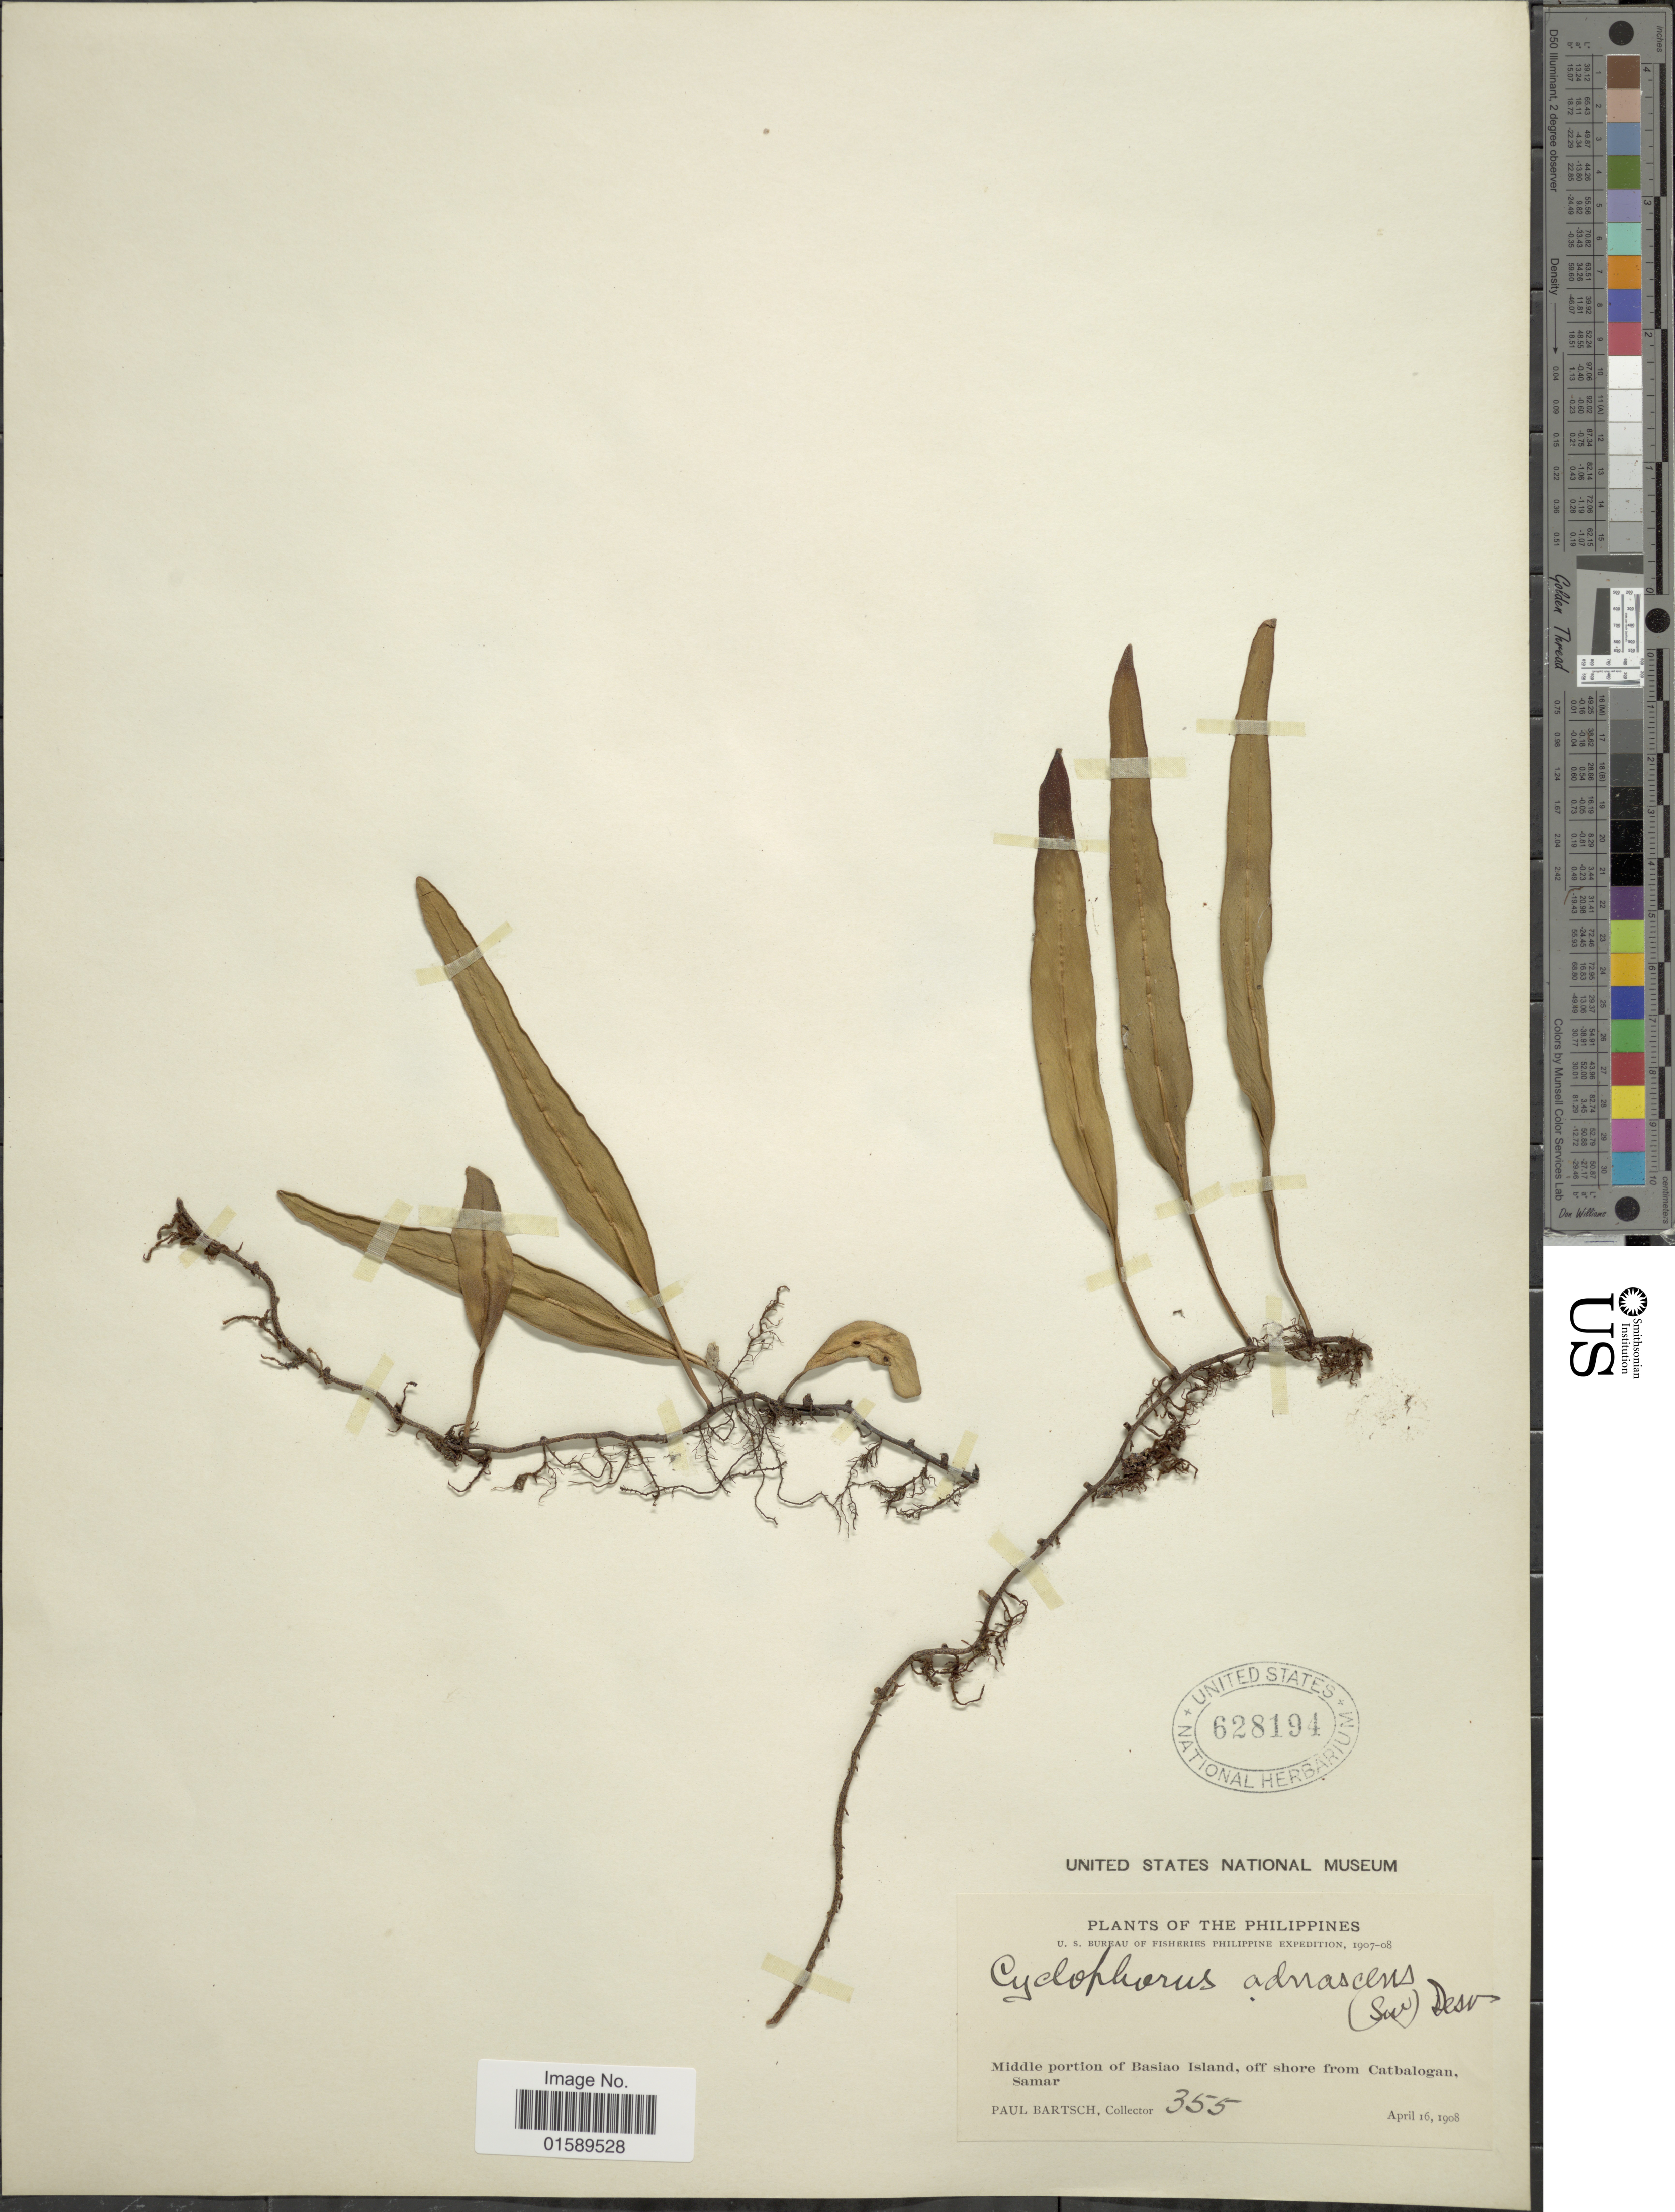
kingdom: Plantae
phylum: Tracheophyta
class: Polypodiopsida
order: Polypodiales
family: Polypodiaceae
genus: Pyrrosia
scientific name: Pyrrosia lanceolata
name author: (L.) Farw.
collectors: P. Bartsch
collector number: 355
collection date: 1908-04-16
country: Philippines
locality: Middle portion of Basiao Island, off shore from Catbalogan.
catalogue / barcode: US 628194